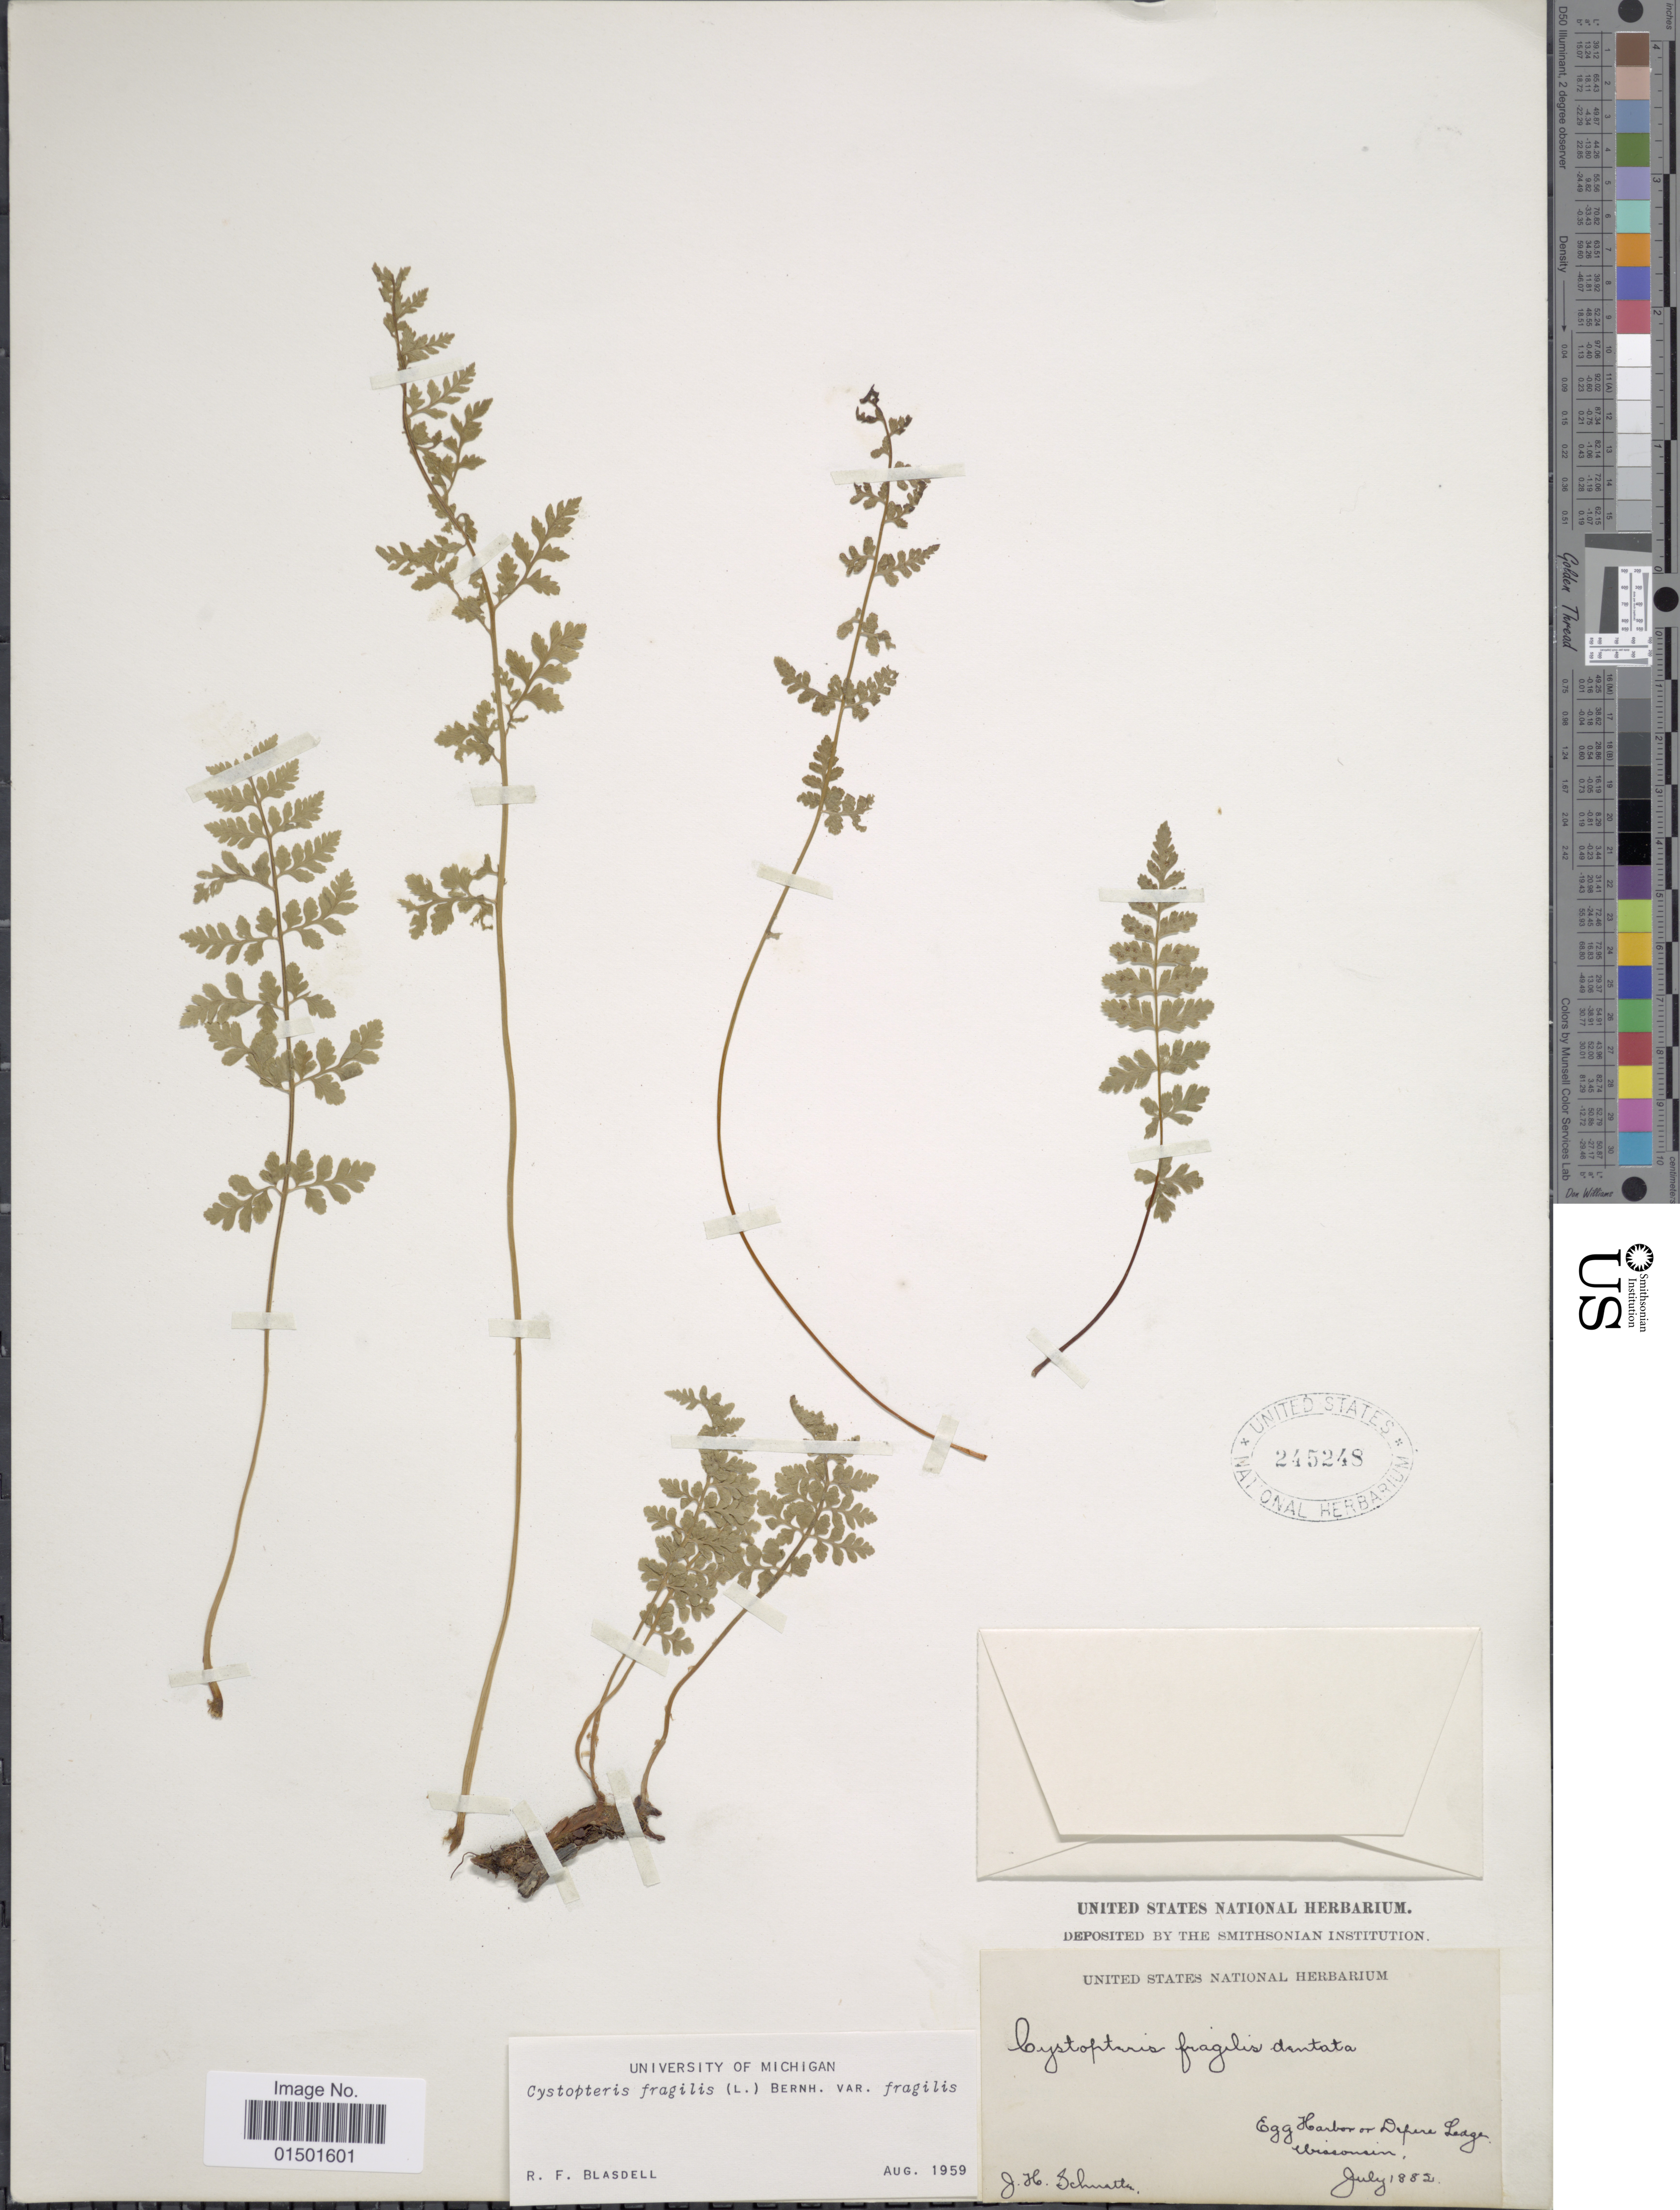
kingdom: Plantae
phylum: Tracheophyta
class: Polypodiopsida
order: Polypodiales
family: Cystopteridaceae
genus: Cystopteris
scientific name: Cystopteris fragilis var. fragilis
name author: (L.) Bernh.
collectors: J. H. Schuette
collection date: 1882-07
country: United States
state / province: Wisconsin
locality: Egg Harbor or Depere Ledge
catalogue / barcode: US 245248